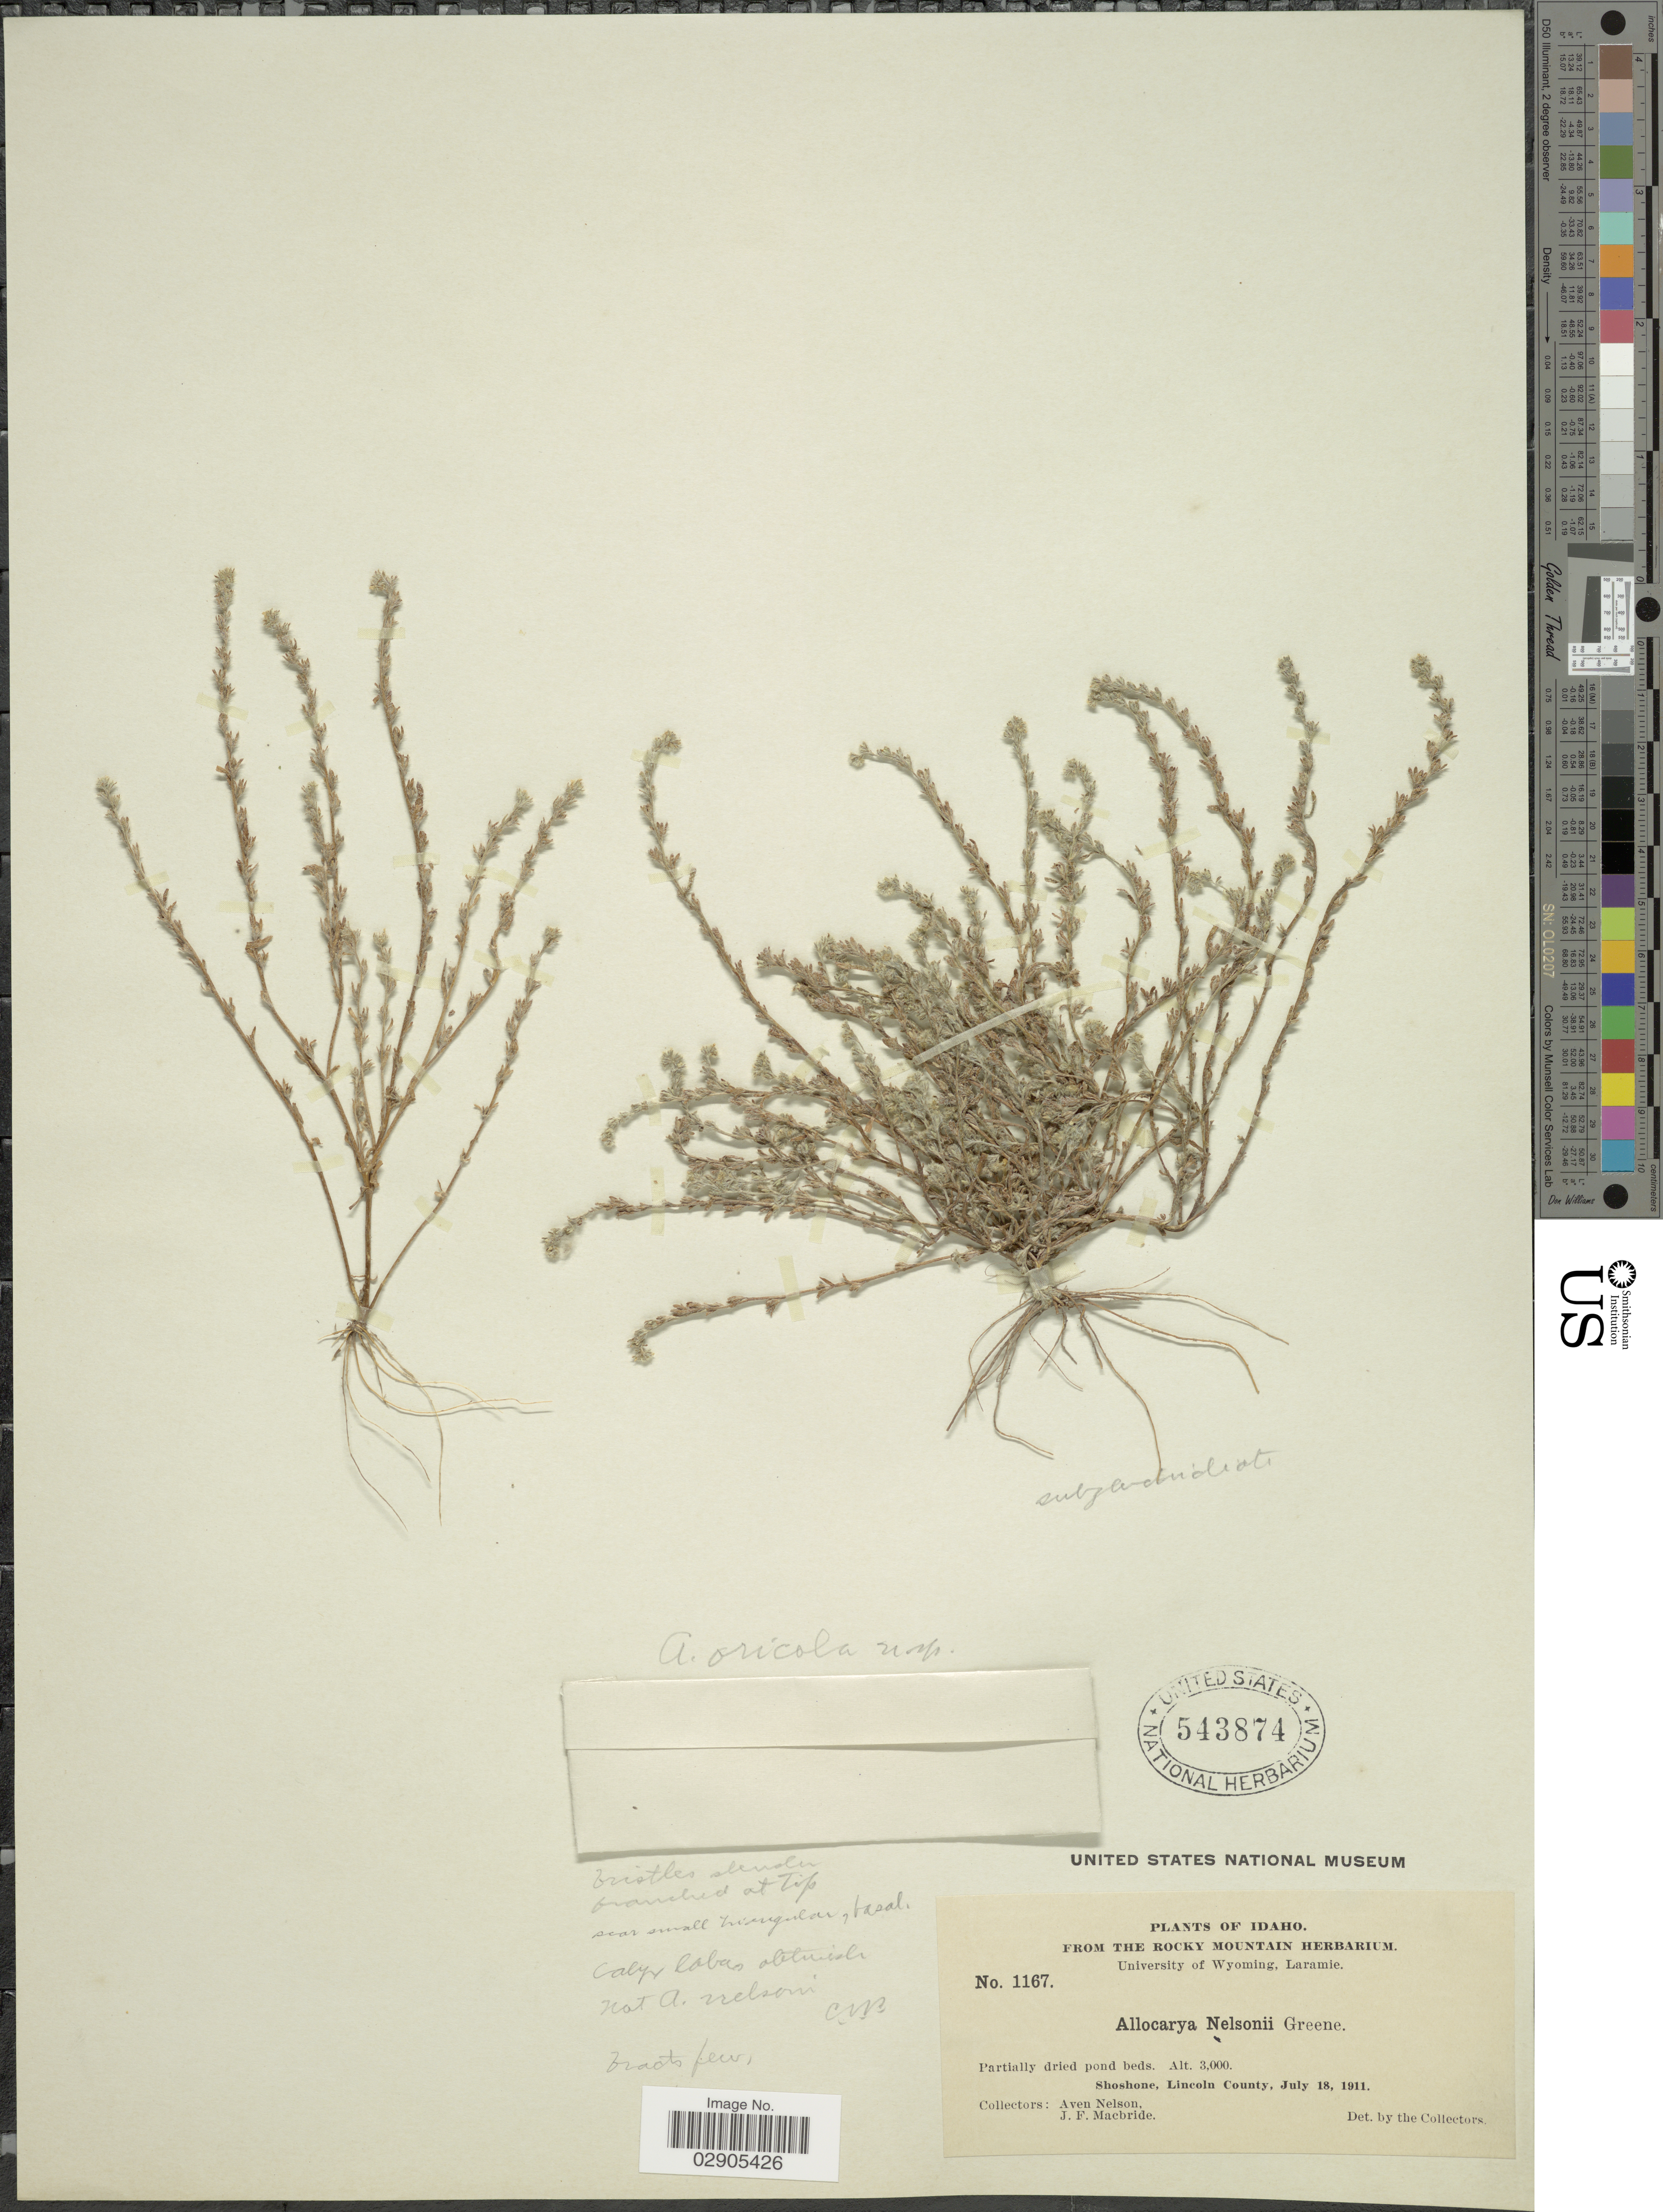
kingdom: Plantae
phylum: Tracheophyta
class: Magnoliopsida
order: Boraginales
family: Boraginaceae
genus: Allocarya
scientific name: Allocarya oricola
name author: Piper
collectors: A. Nelson & J. F. Macbride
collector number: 1167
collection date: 1911-07-18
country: United States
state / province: Idaho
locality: Shoshone, Lincoln County.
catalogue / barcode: US 543874